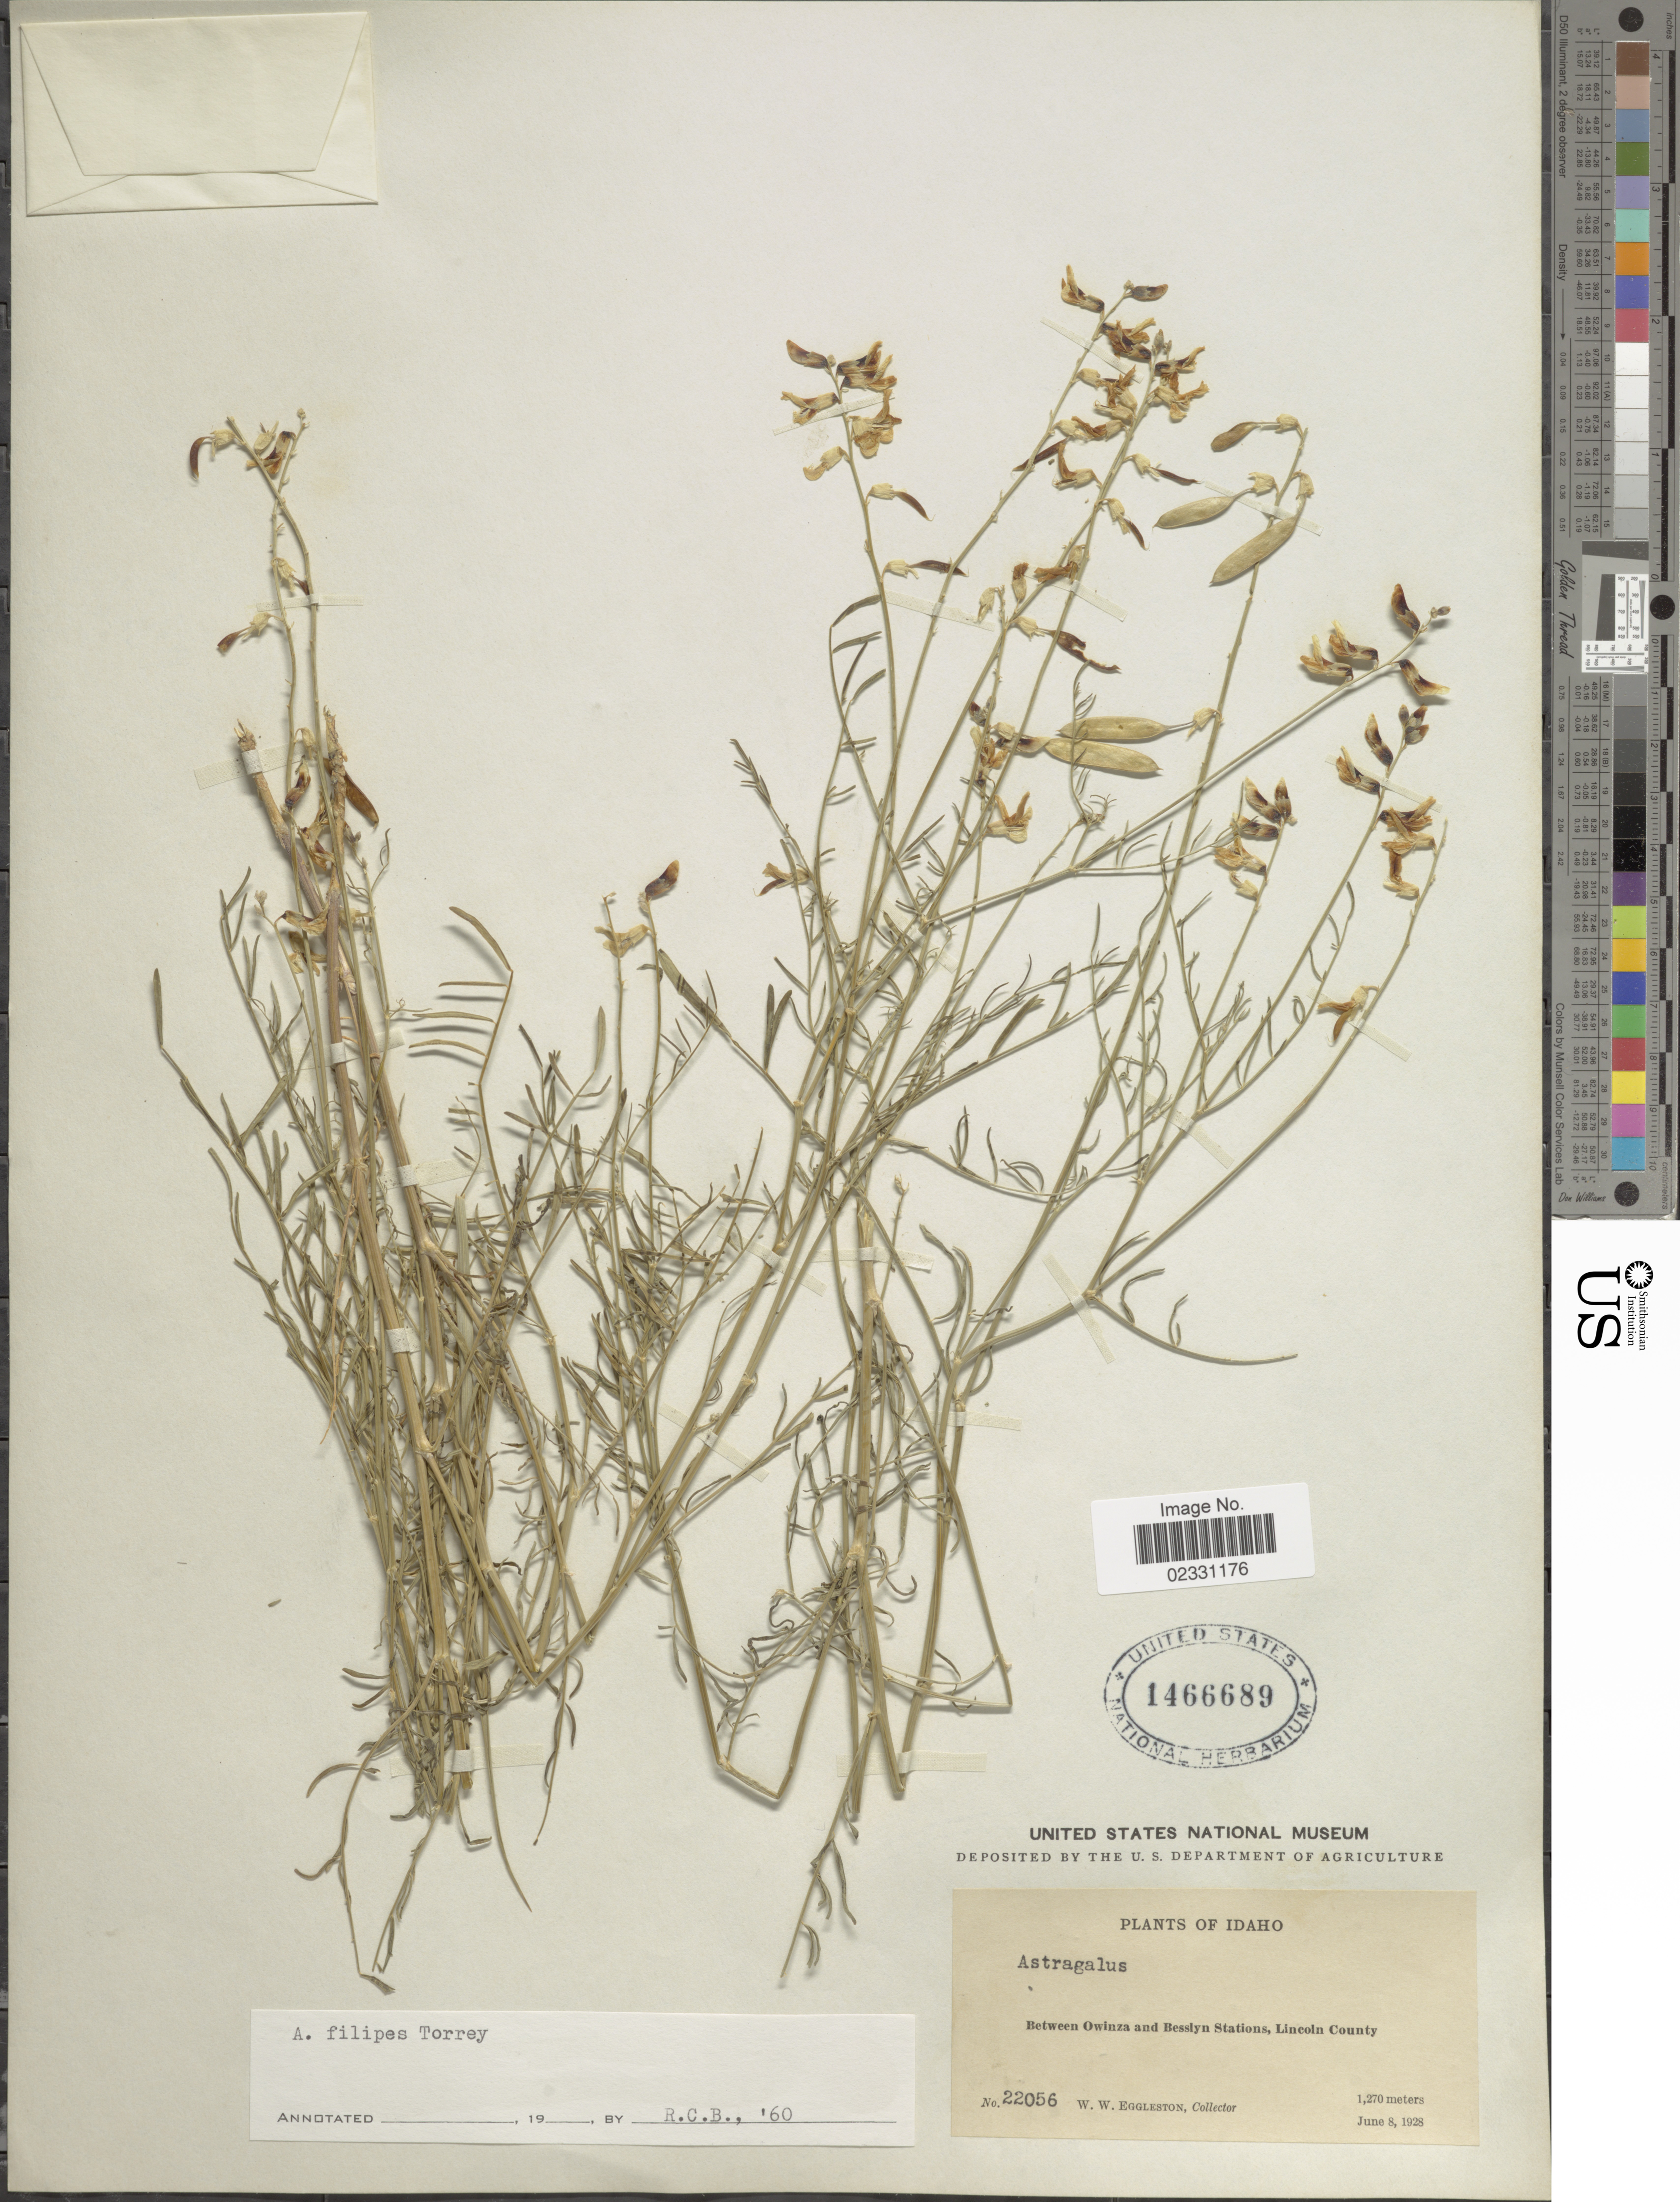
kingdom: Plantae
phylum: Tracheophyta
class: Magnoliopsida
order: Fabales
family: Fabaceae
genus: Astragalus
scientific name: Astragalus filipes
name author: A. Gray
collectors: W. W. Eggleston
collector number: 22056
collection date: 1928-06-08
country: United States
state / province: Idaho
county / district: Lincoln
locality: Between Owinza and Besslyn Stations, Lincoln County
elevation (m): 1270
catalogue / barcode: US 1466689